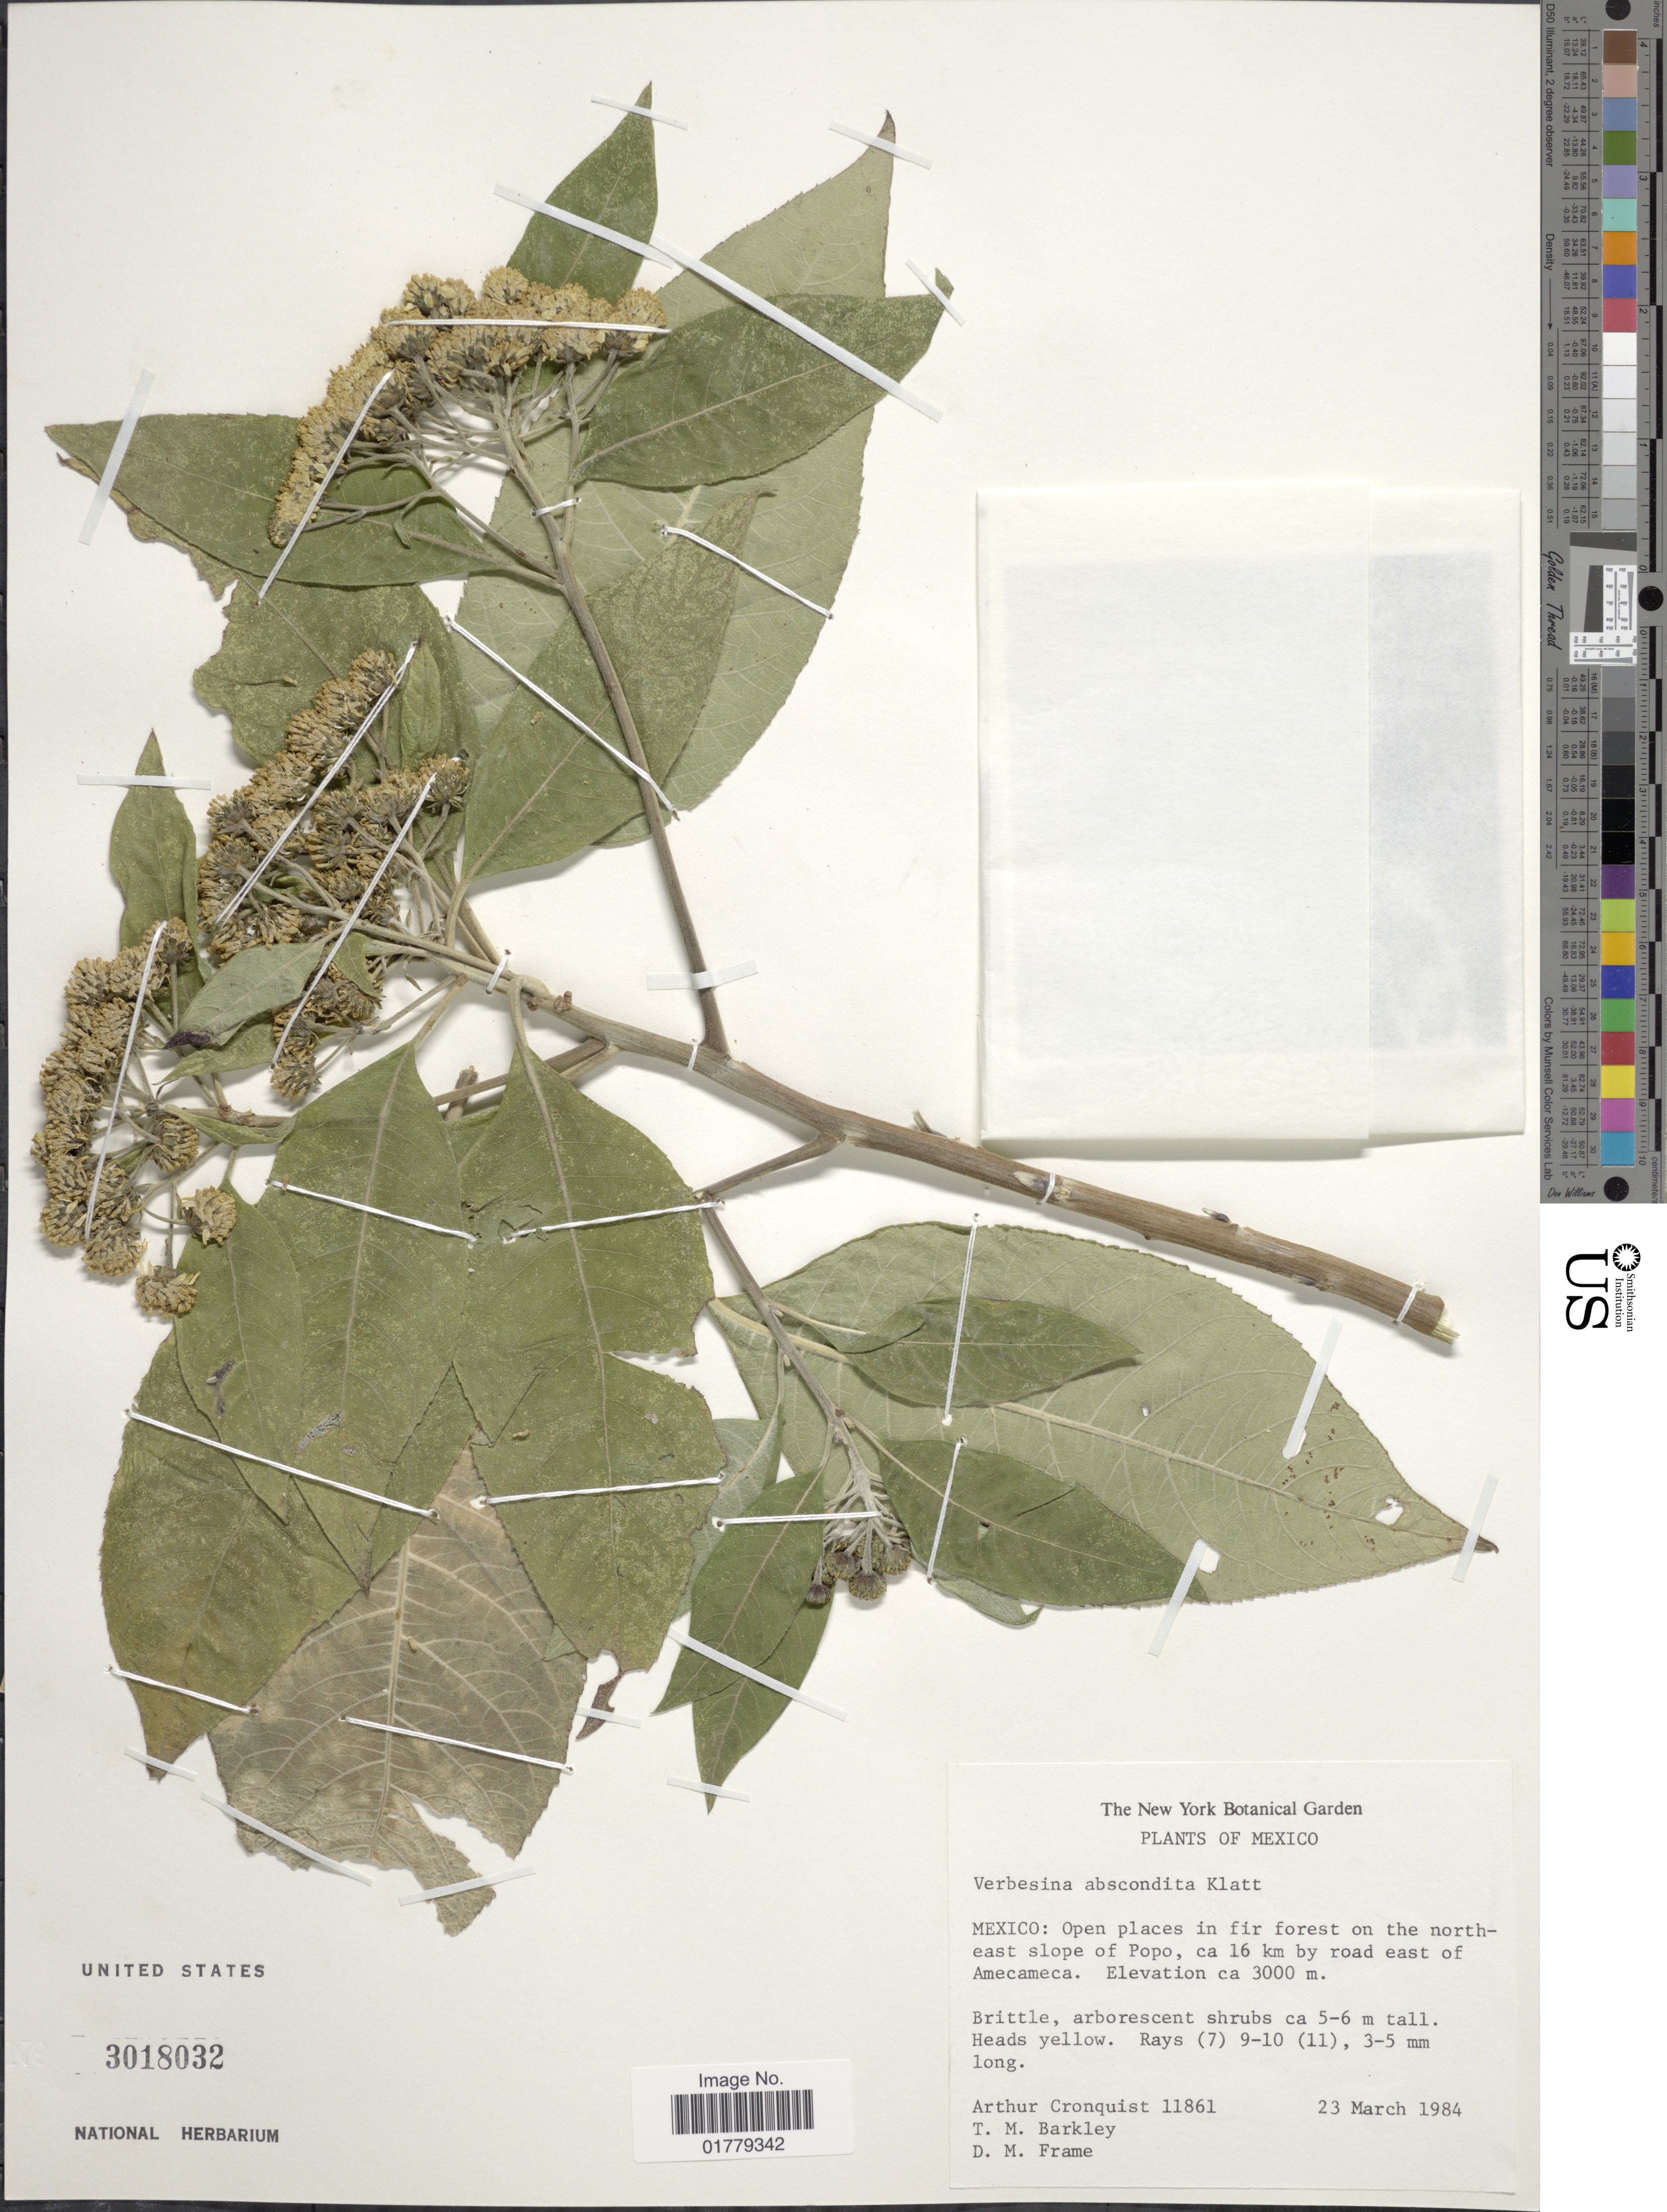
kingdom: Plantae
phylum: Tracheophyta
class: Magnoliopsida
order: Asterales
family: Asteraceae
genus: Verbesina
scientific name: Verbesina abscondita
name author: Klatt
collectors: A. J. Cronquist, T. M. Barkley & D. M. Frame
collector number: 11861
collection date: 1984-03-23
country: Mexico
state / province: México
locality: Mexico: Open places in fir forest on the north-east slope of Popo, ca 16 km by road east of Amecameca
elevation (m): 3000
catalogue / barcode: US 3018032